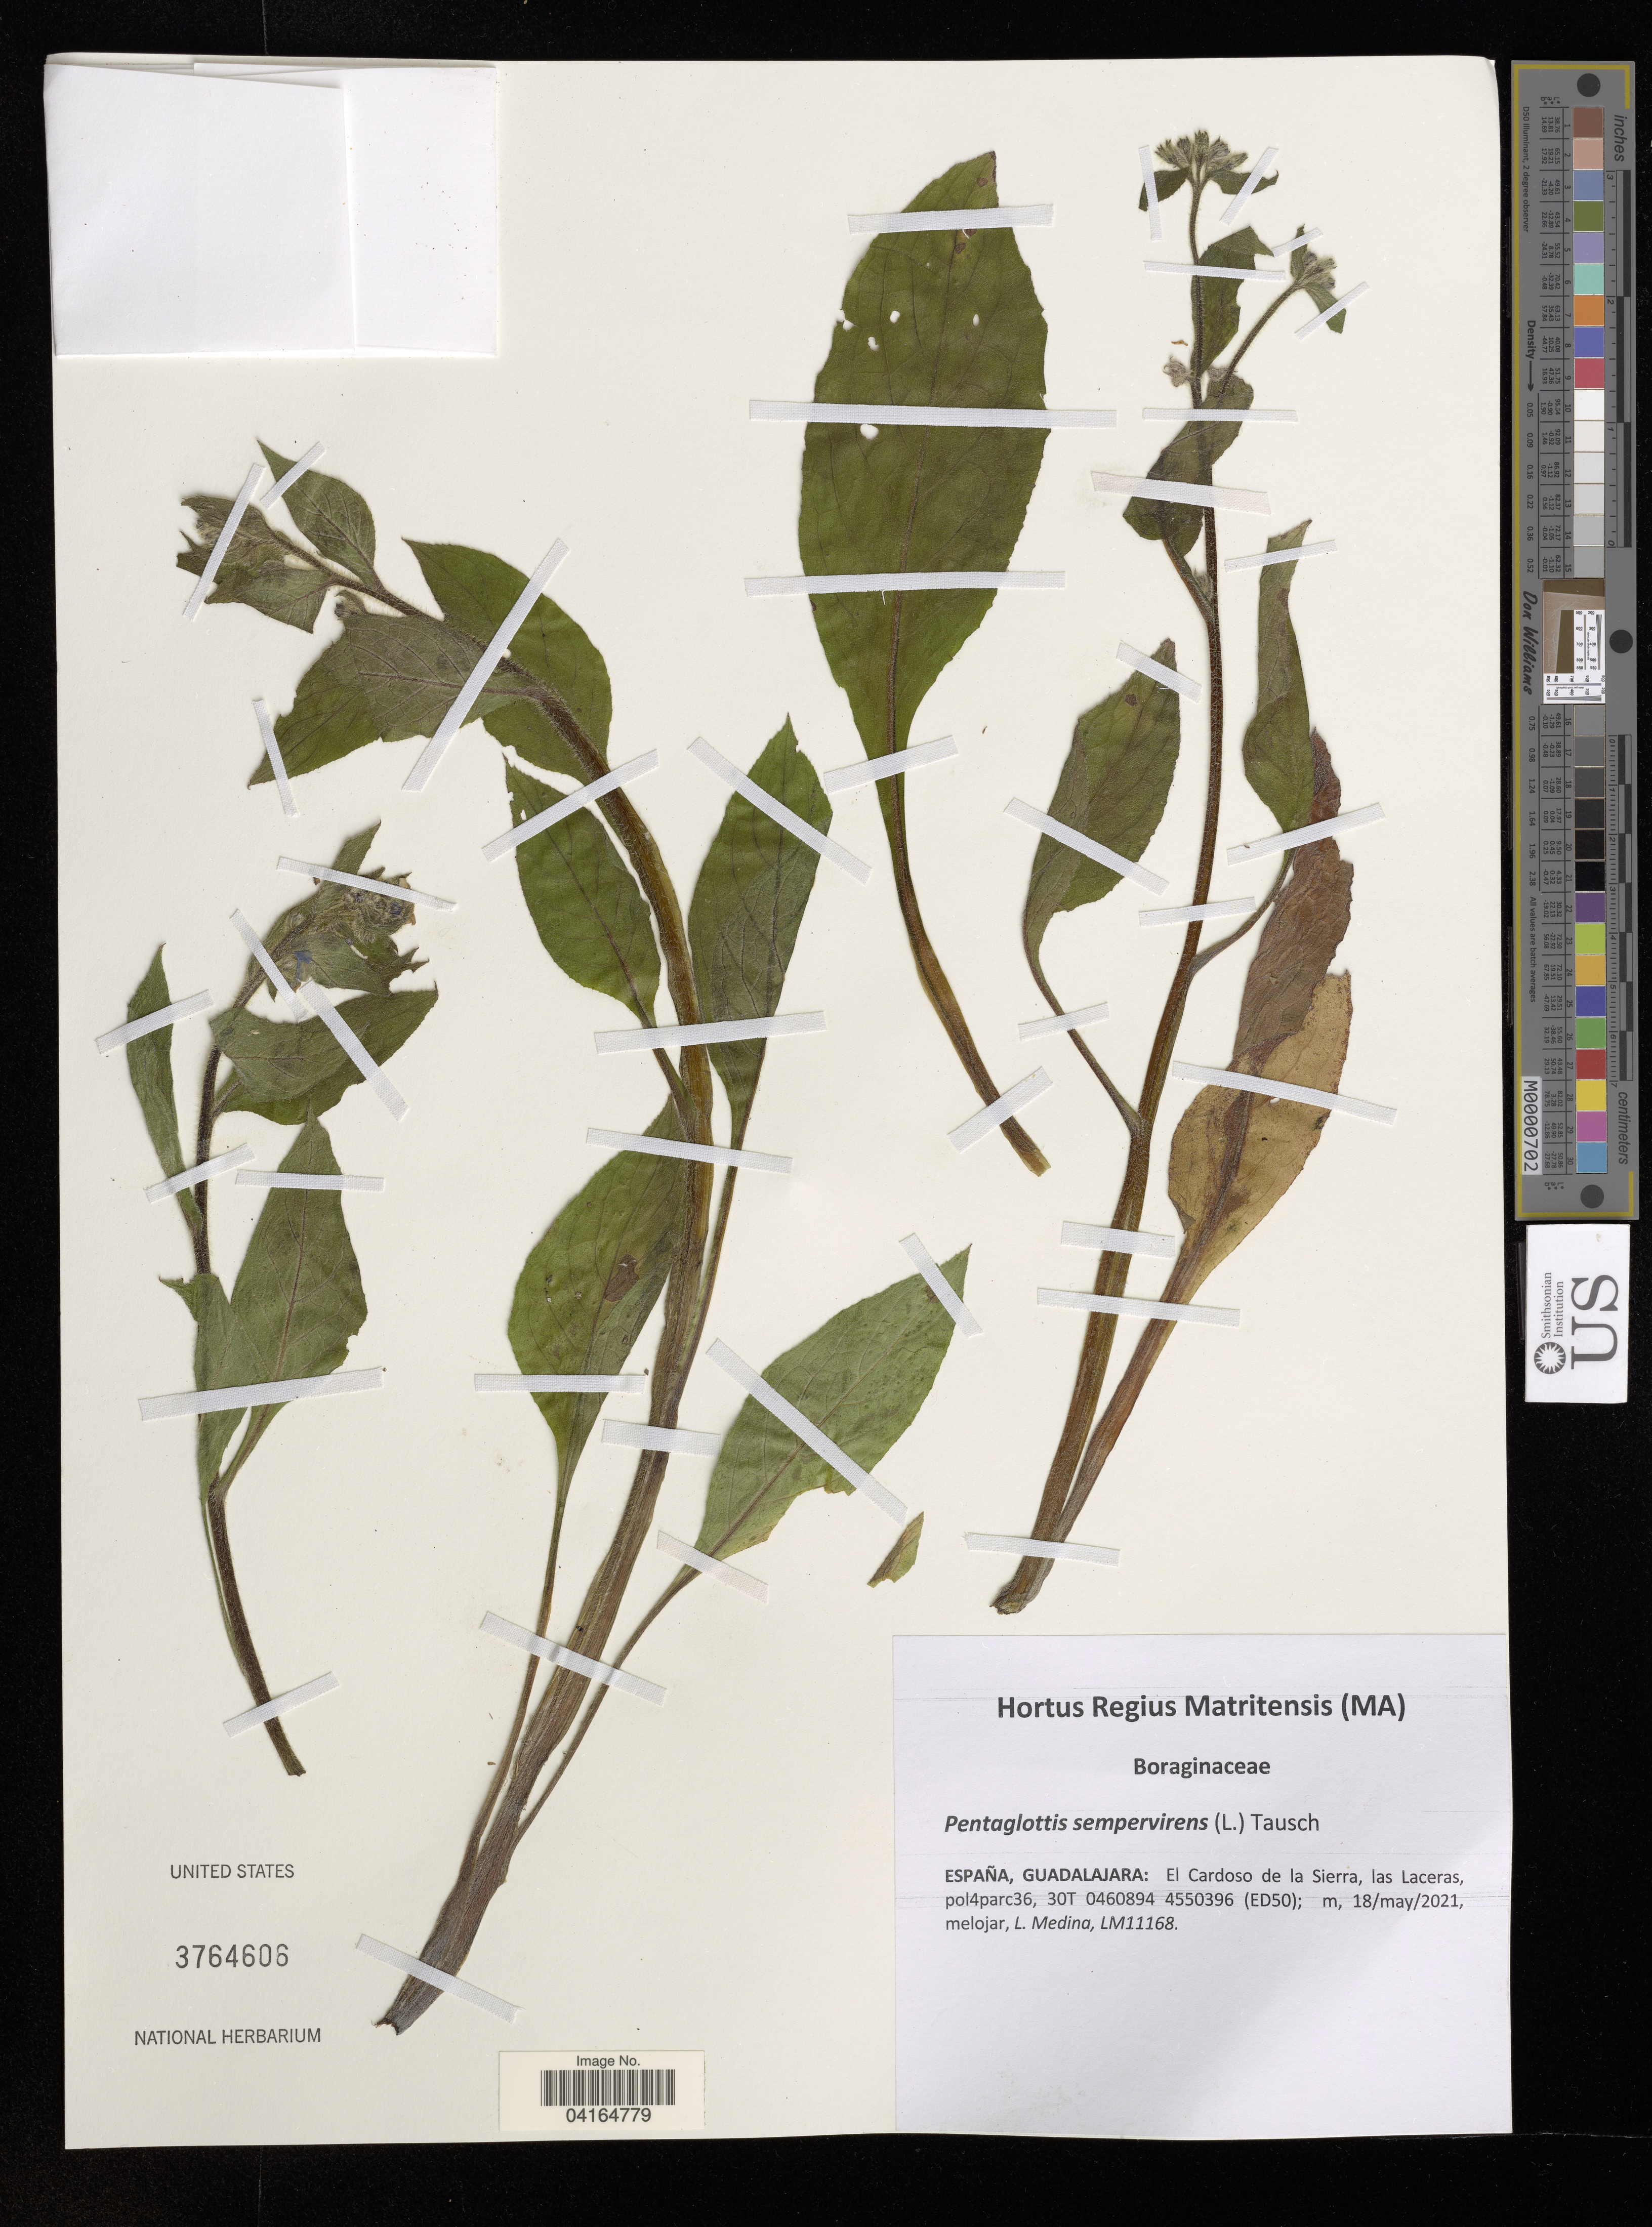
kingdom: Plantae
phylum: Tracheophyta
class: Magnoliopsida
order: Boraginales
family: Boraginaceae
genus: Pentaglottis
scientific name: Pentaglottis sempervirens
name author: (L.) Tausch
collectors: L. Medina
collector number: LM11168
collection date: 2021-05-18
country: Spain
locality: Guadalajara: El Cardoso de la Sierra, las Laceras.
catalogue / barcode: US 3764606